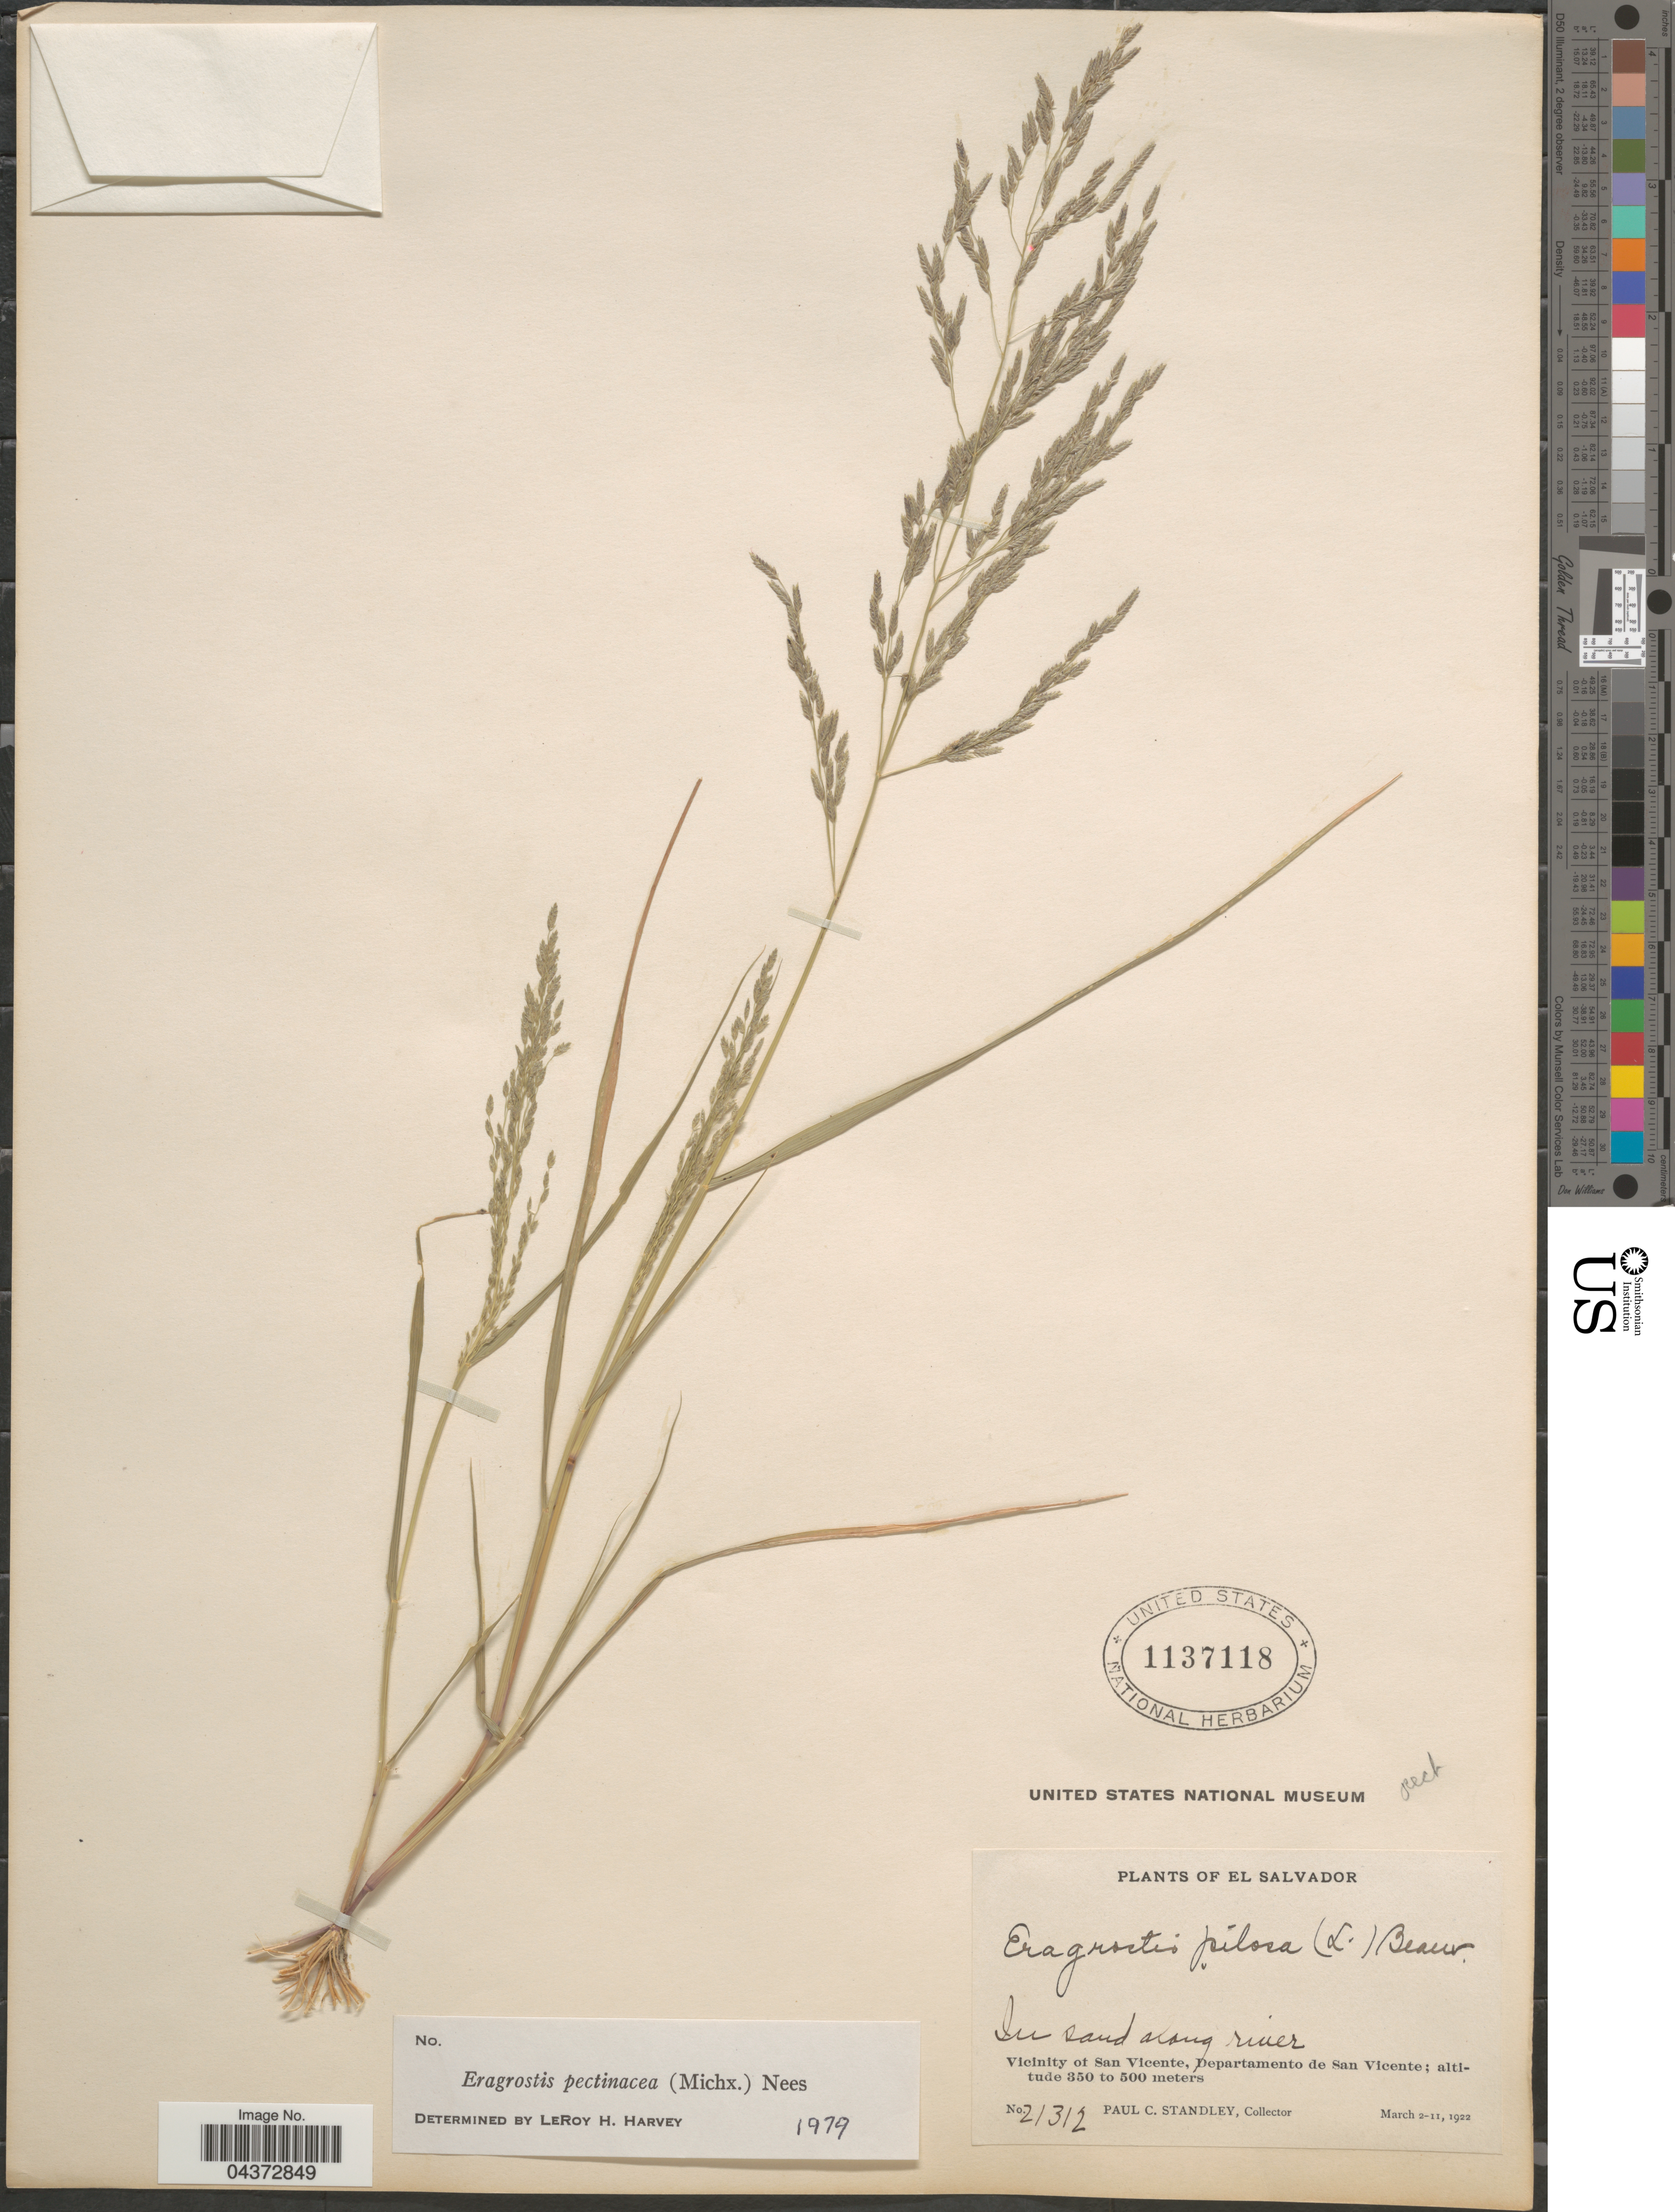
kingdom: Plantae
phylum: Tracheophyta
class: Liliopsida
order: Poales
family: Poaceae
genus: Eragrostis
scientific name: Eragrostis pectinacea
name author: (Michx.) Nees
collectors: P. C. Standley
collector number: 21312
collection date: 1922-03-02/1922-03-11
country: El Salvador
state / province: San Vincente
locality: Vicinity of San Vicente, Departamento de San Vicente.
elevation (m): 350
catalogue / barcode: US 1137118